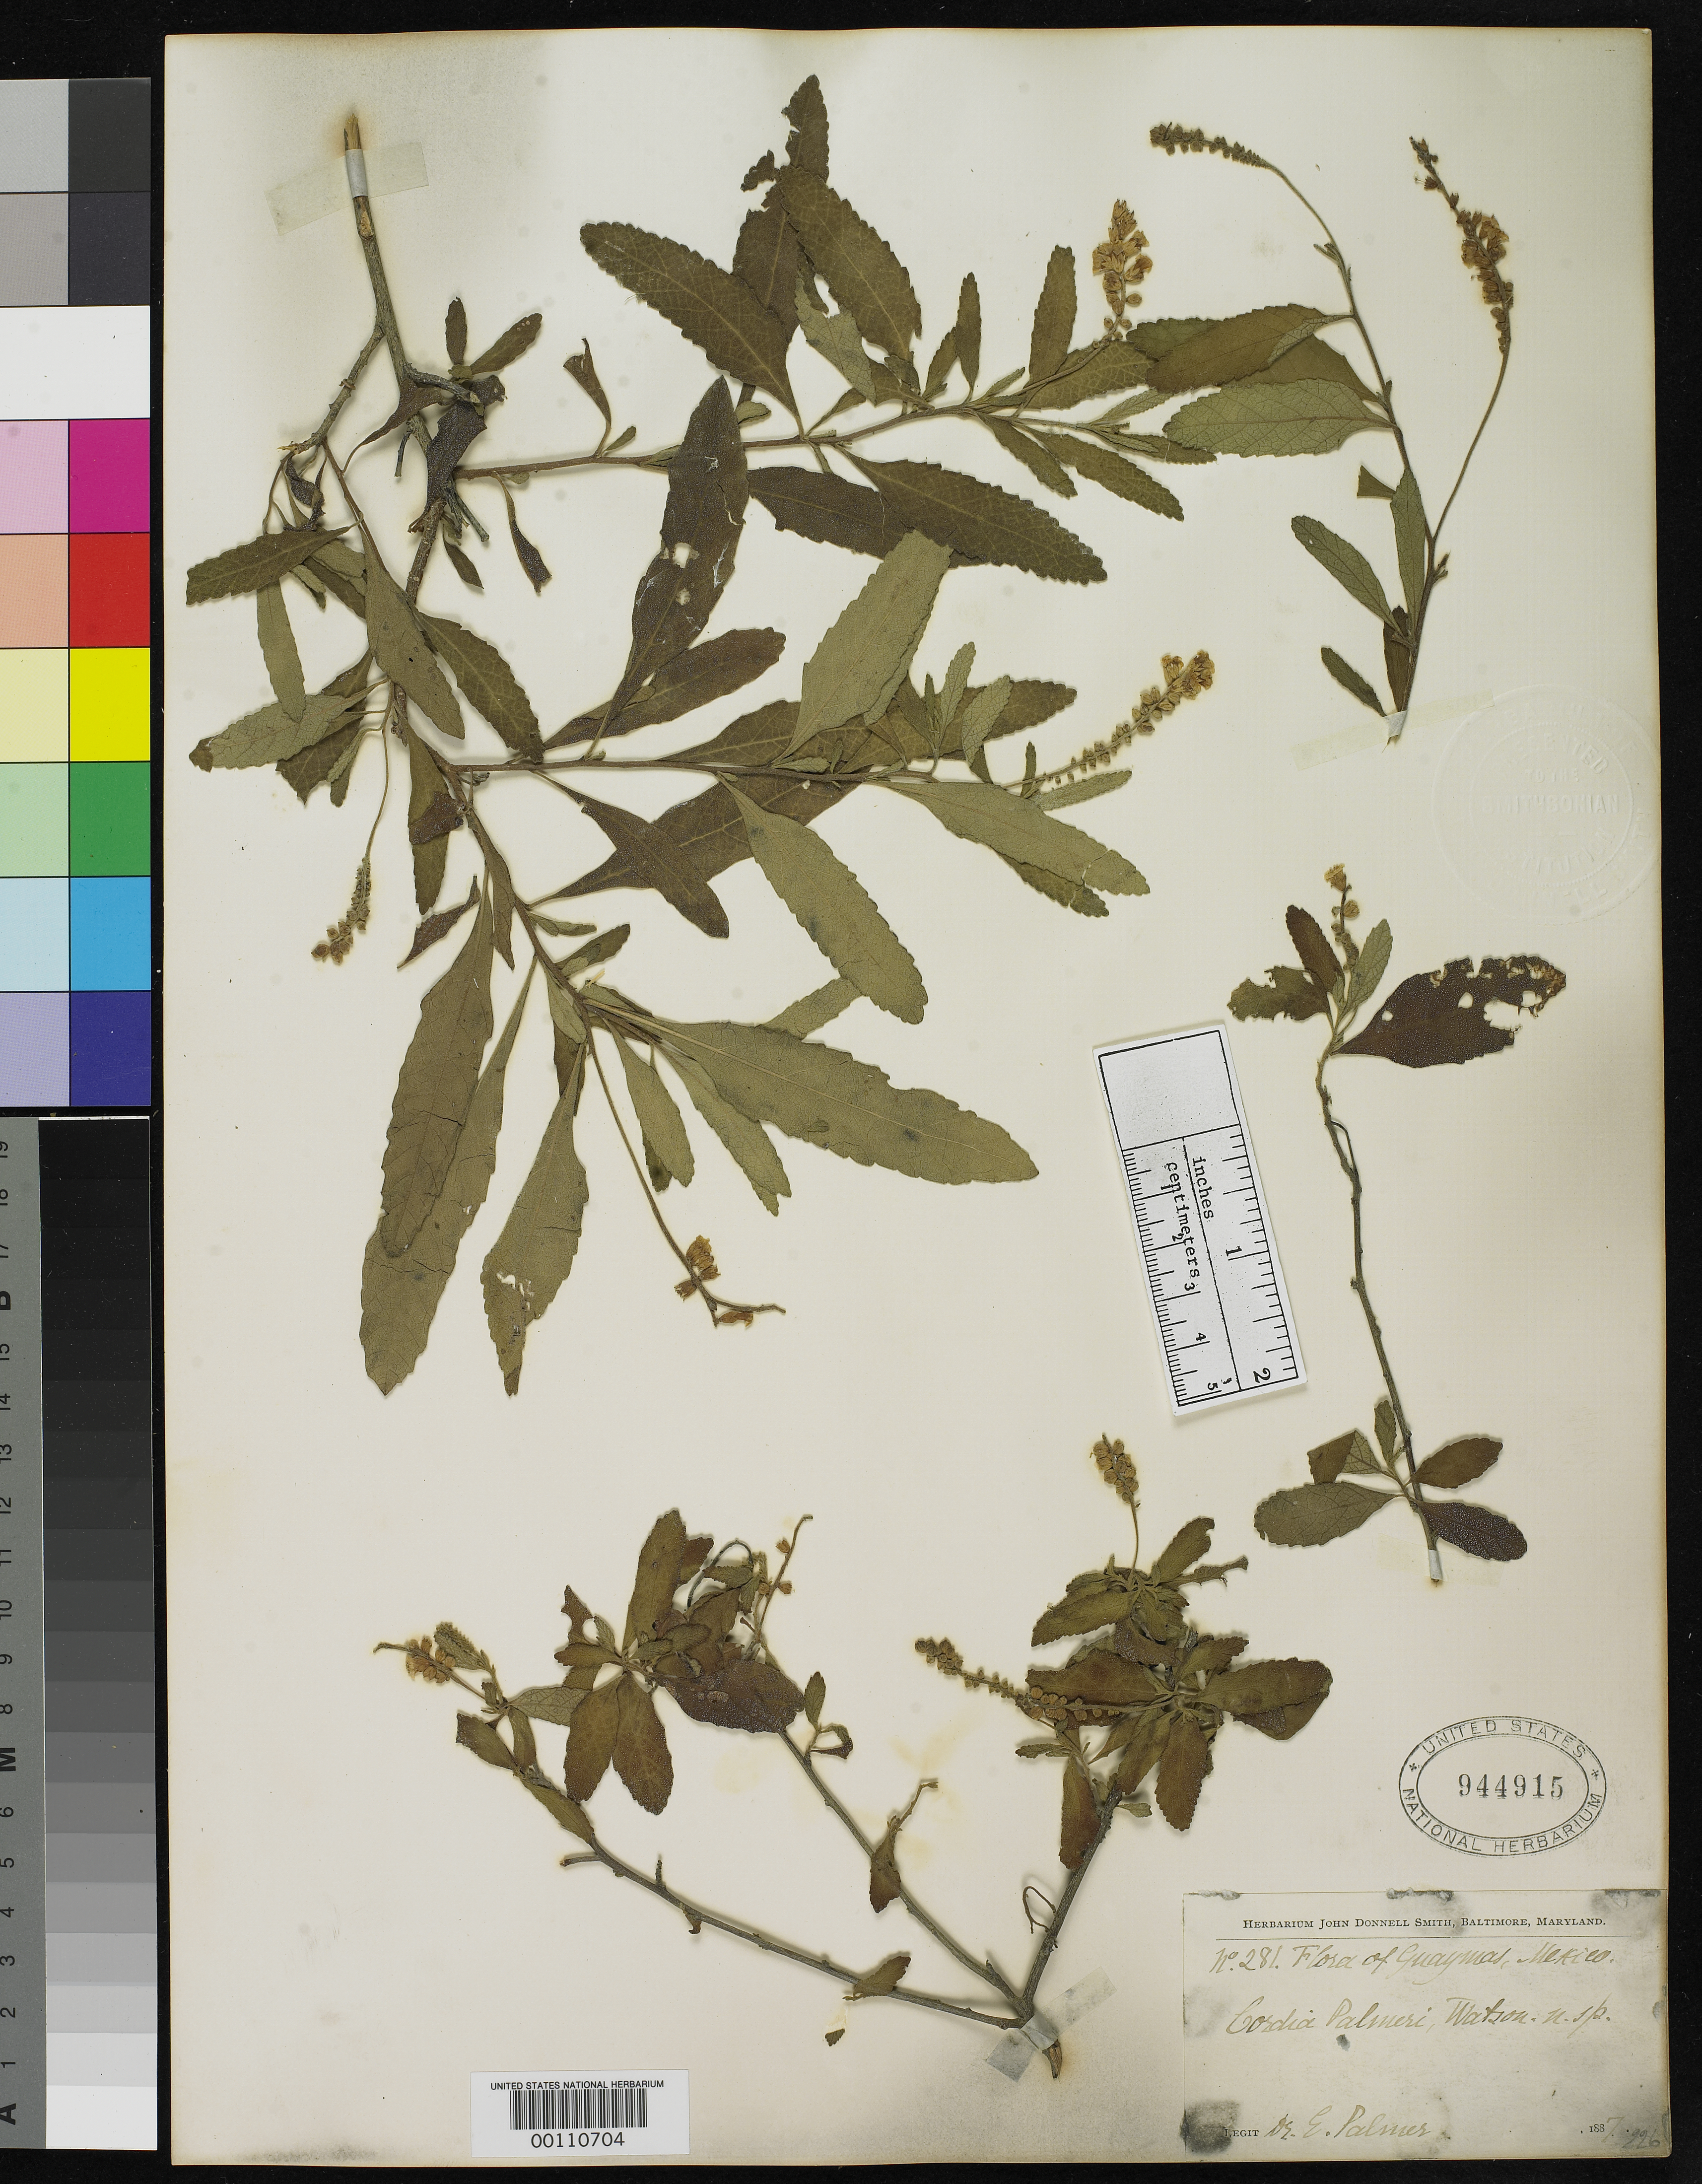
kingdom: Plantae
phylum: Tracheophyta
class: Magnoliopsida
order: Boraginales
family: Cordiaceae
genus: Cordia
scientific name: Cordia palmeri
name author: S. Watson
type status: Type Collection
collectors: E. Palmer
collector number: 281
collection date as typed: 1887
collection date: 1887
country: Mexico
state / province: Sonora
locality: Guaymas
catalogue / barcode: US 944915